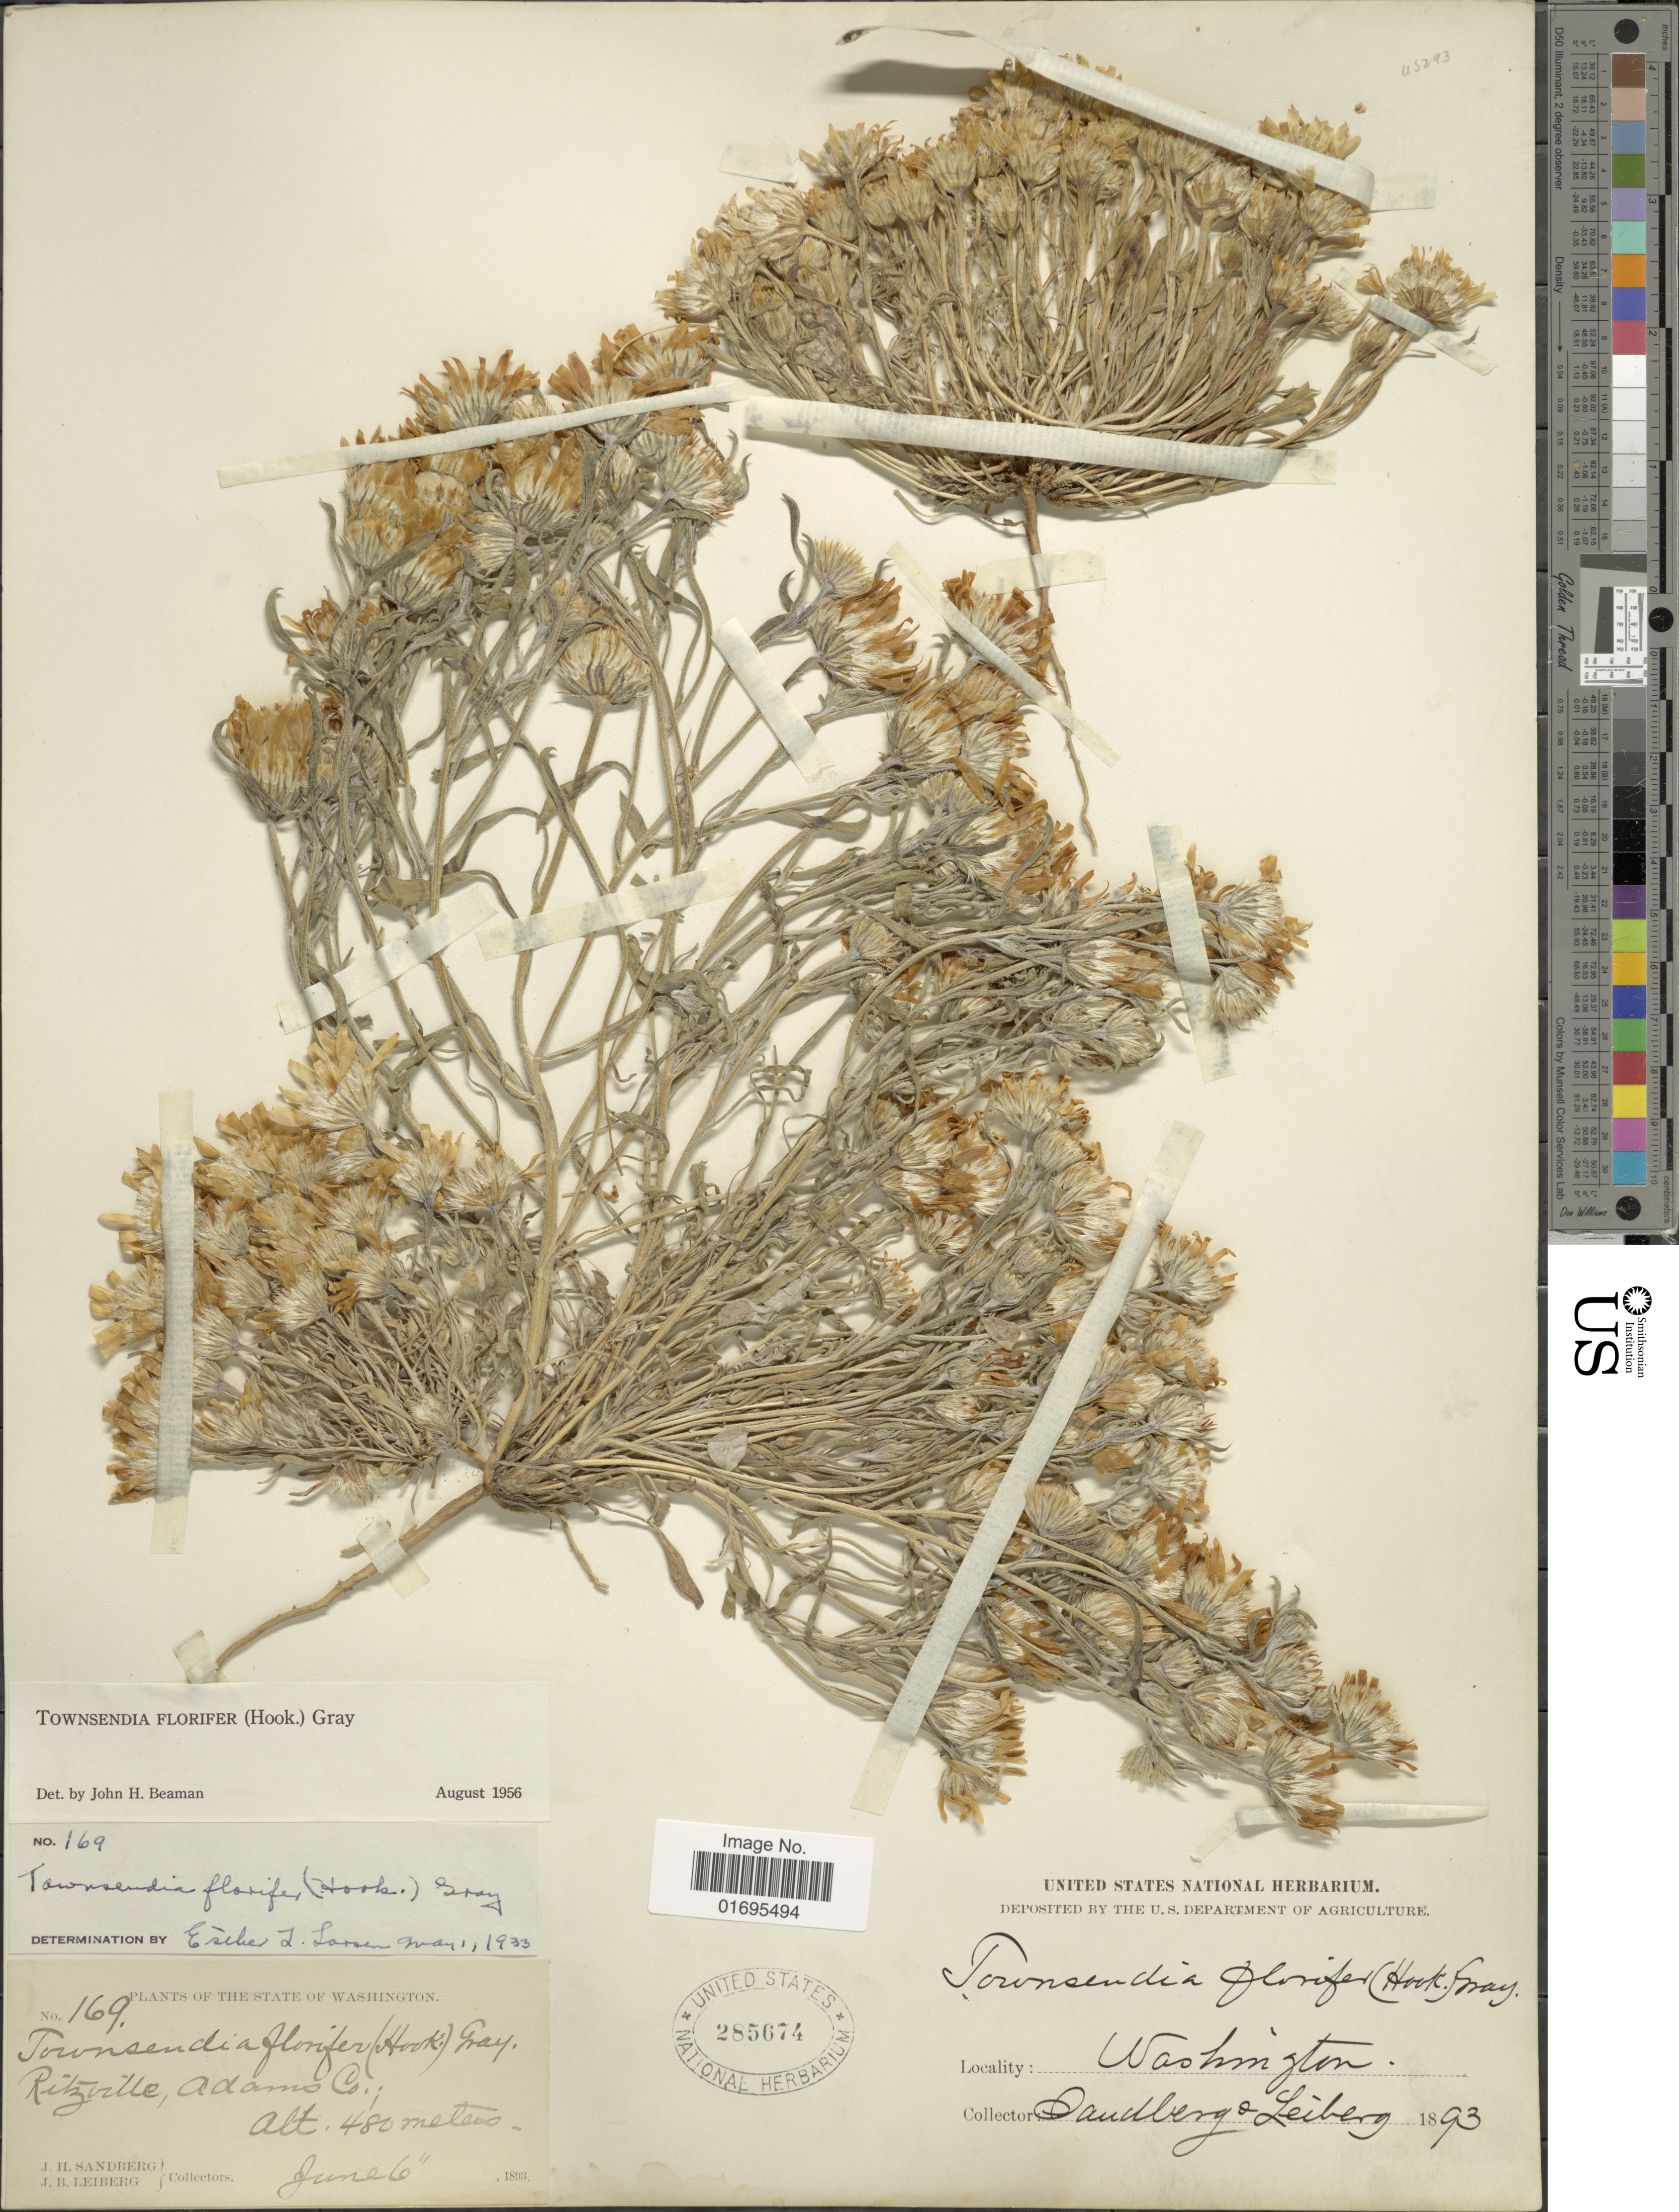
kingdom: Plantae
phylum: Tracheophyta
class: Magnoliopsida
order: Asterales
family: Asteraceae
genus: Townsendia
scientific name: Townsendia florifer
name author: (Hook.) A. Gray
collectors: J. H. Sandberg & J. B. Leiberg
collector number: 169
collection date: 1893-06-06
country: United States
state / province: Washington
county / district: Adams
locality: Ritzville, Adams Co.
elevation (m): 480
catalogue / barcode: US 285674